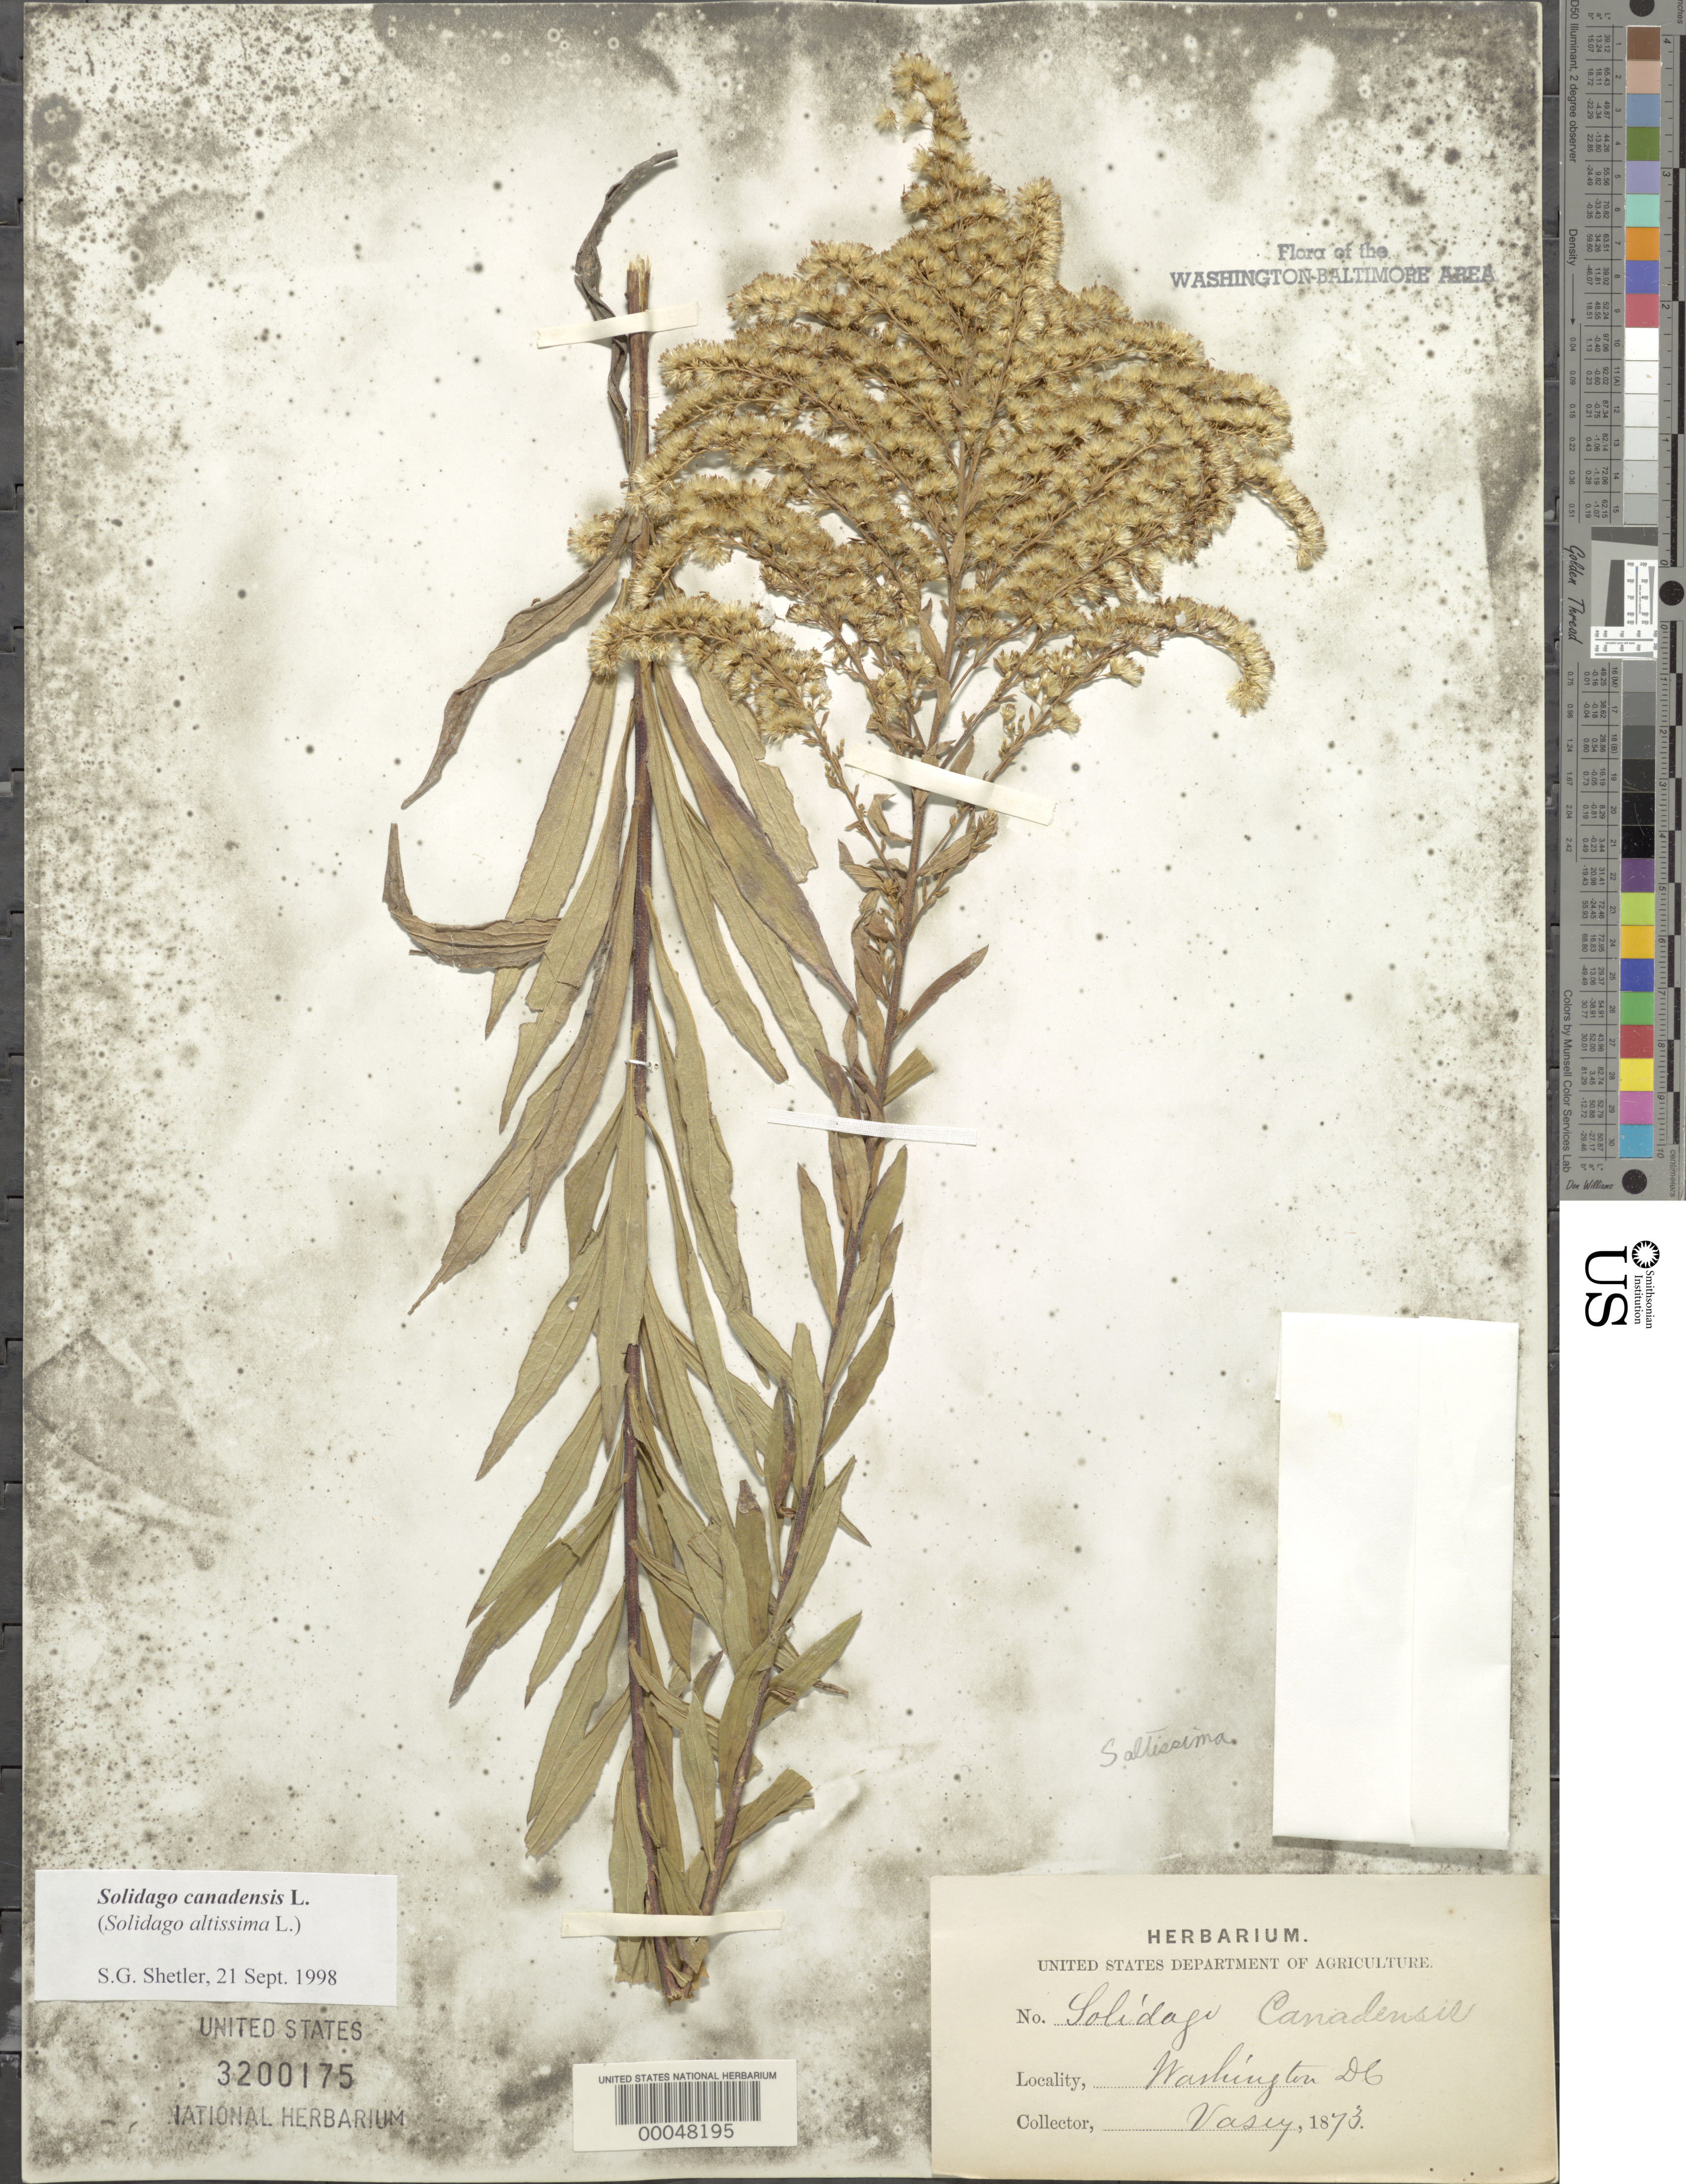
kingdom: Plantae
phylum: Tracheophyta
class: Magnoliopsida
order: Asterales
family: Asteraceae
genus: Solidago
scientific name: Solidago canadensis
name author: L.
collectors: G. R. Vasey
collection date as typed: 1873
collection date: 1873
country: United States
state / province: District of Columbia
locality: Washington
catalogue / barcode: US 3200175